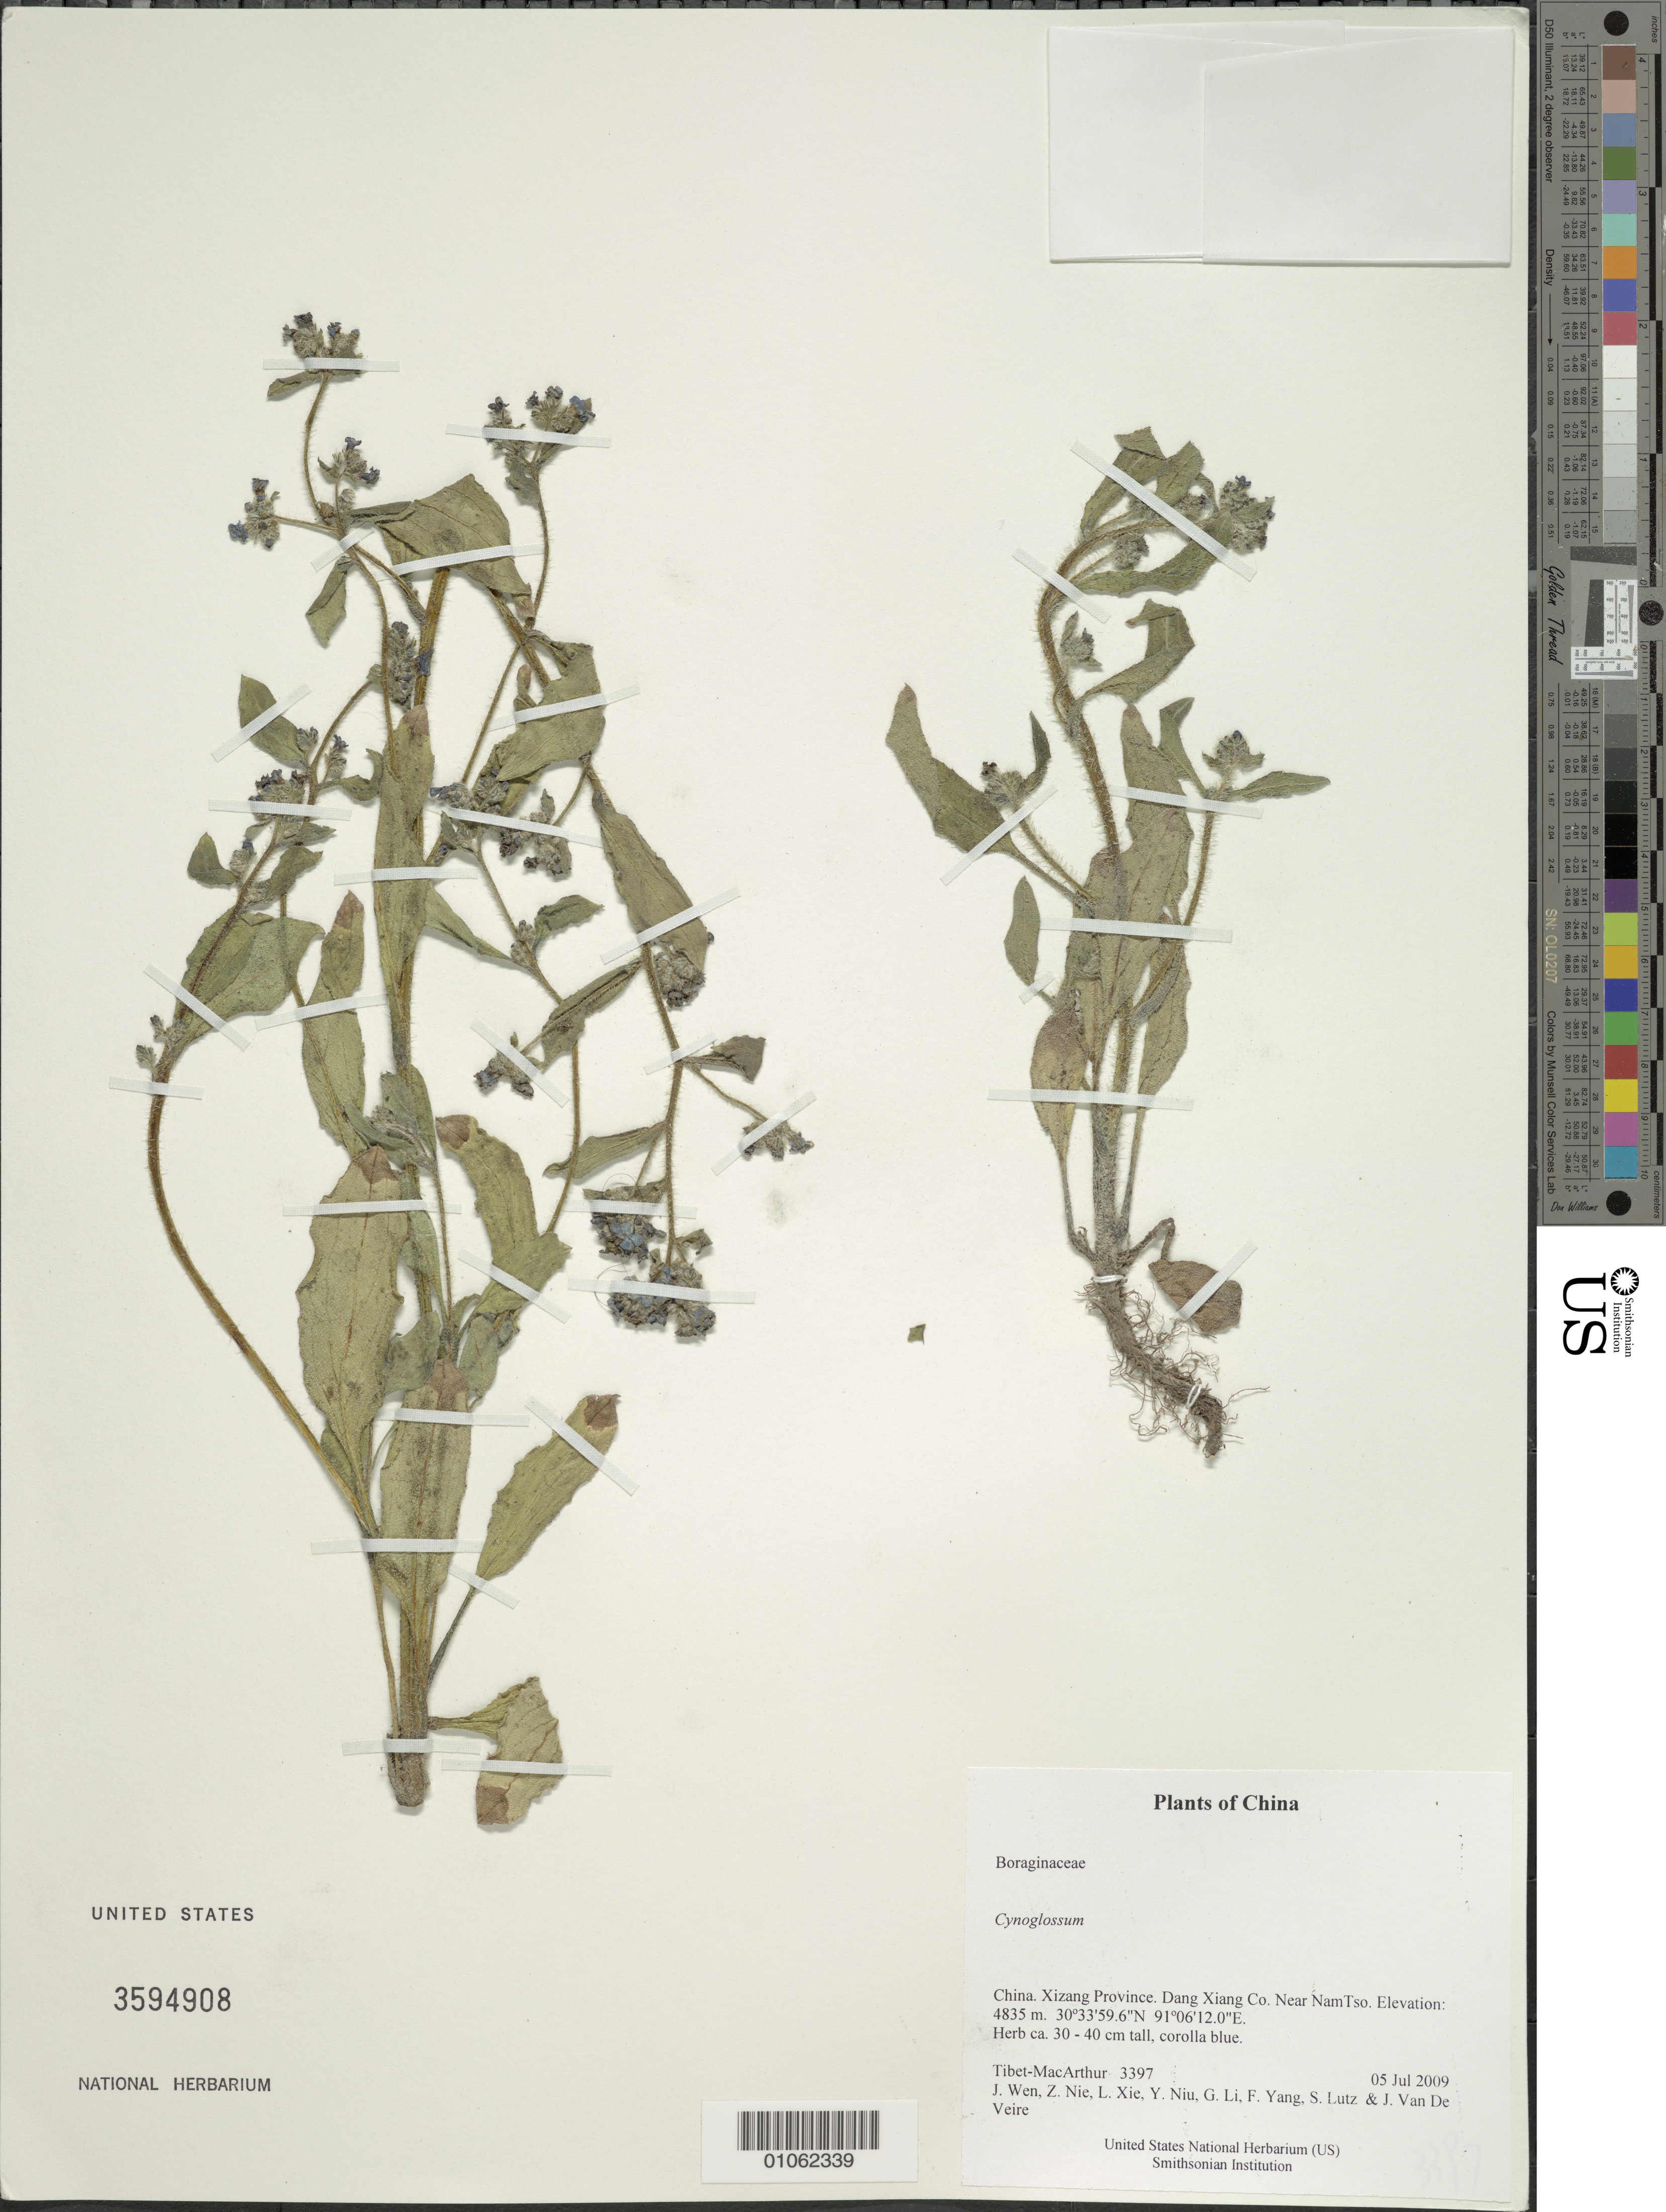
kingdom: Plantae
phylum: Tracheophyta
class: Magnoliopsida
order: Boraginales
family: Boraginaceae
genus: Cynoglossum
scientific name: Cynoglossum sp.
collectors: Tibet-MacArthur, J. Wen, Z. Nie, L. Xie, Y. Niu, G. Li, F. Yang, S. Lutz & J. Van De Veire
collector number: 3397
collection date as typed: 05 Jul 2009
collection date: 2009-07-05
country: China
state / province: Xizang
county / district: Dang Xiang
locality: Near NamTso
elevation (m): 4835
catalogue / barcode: US 3594908